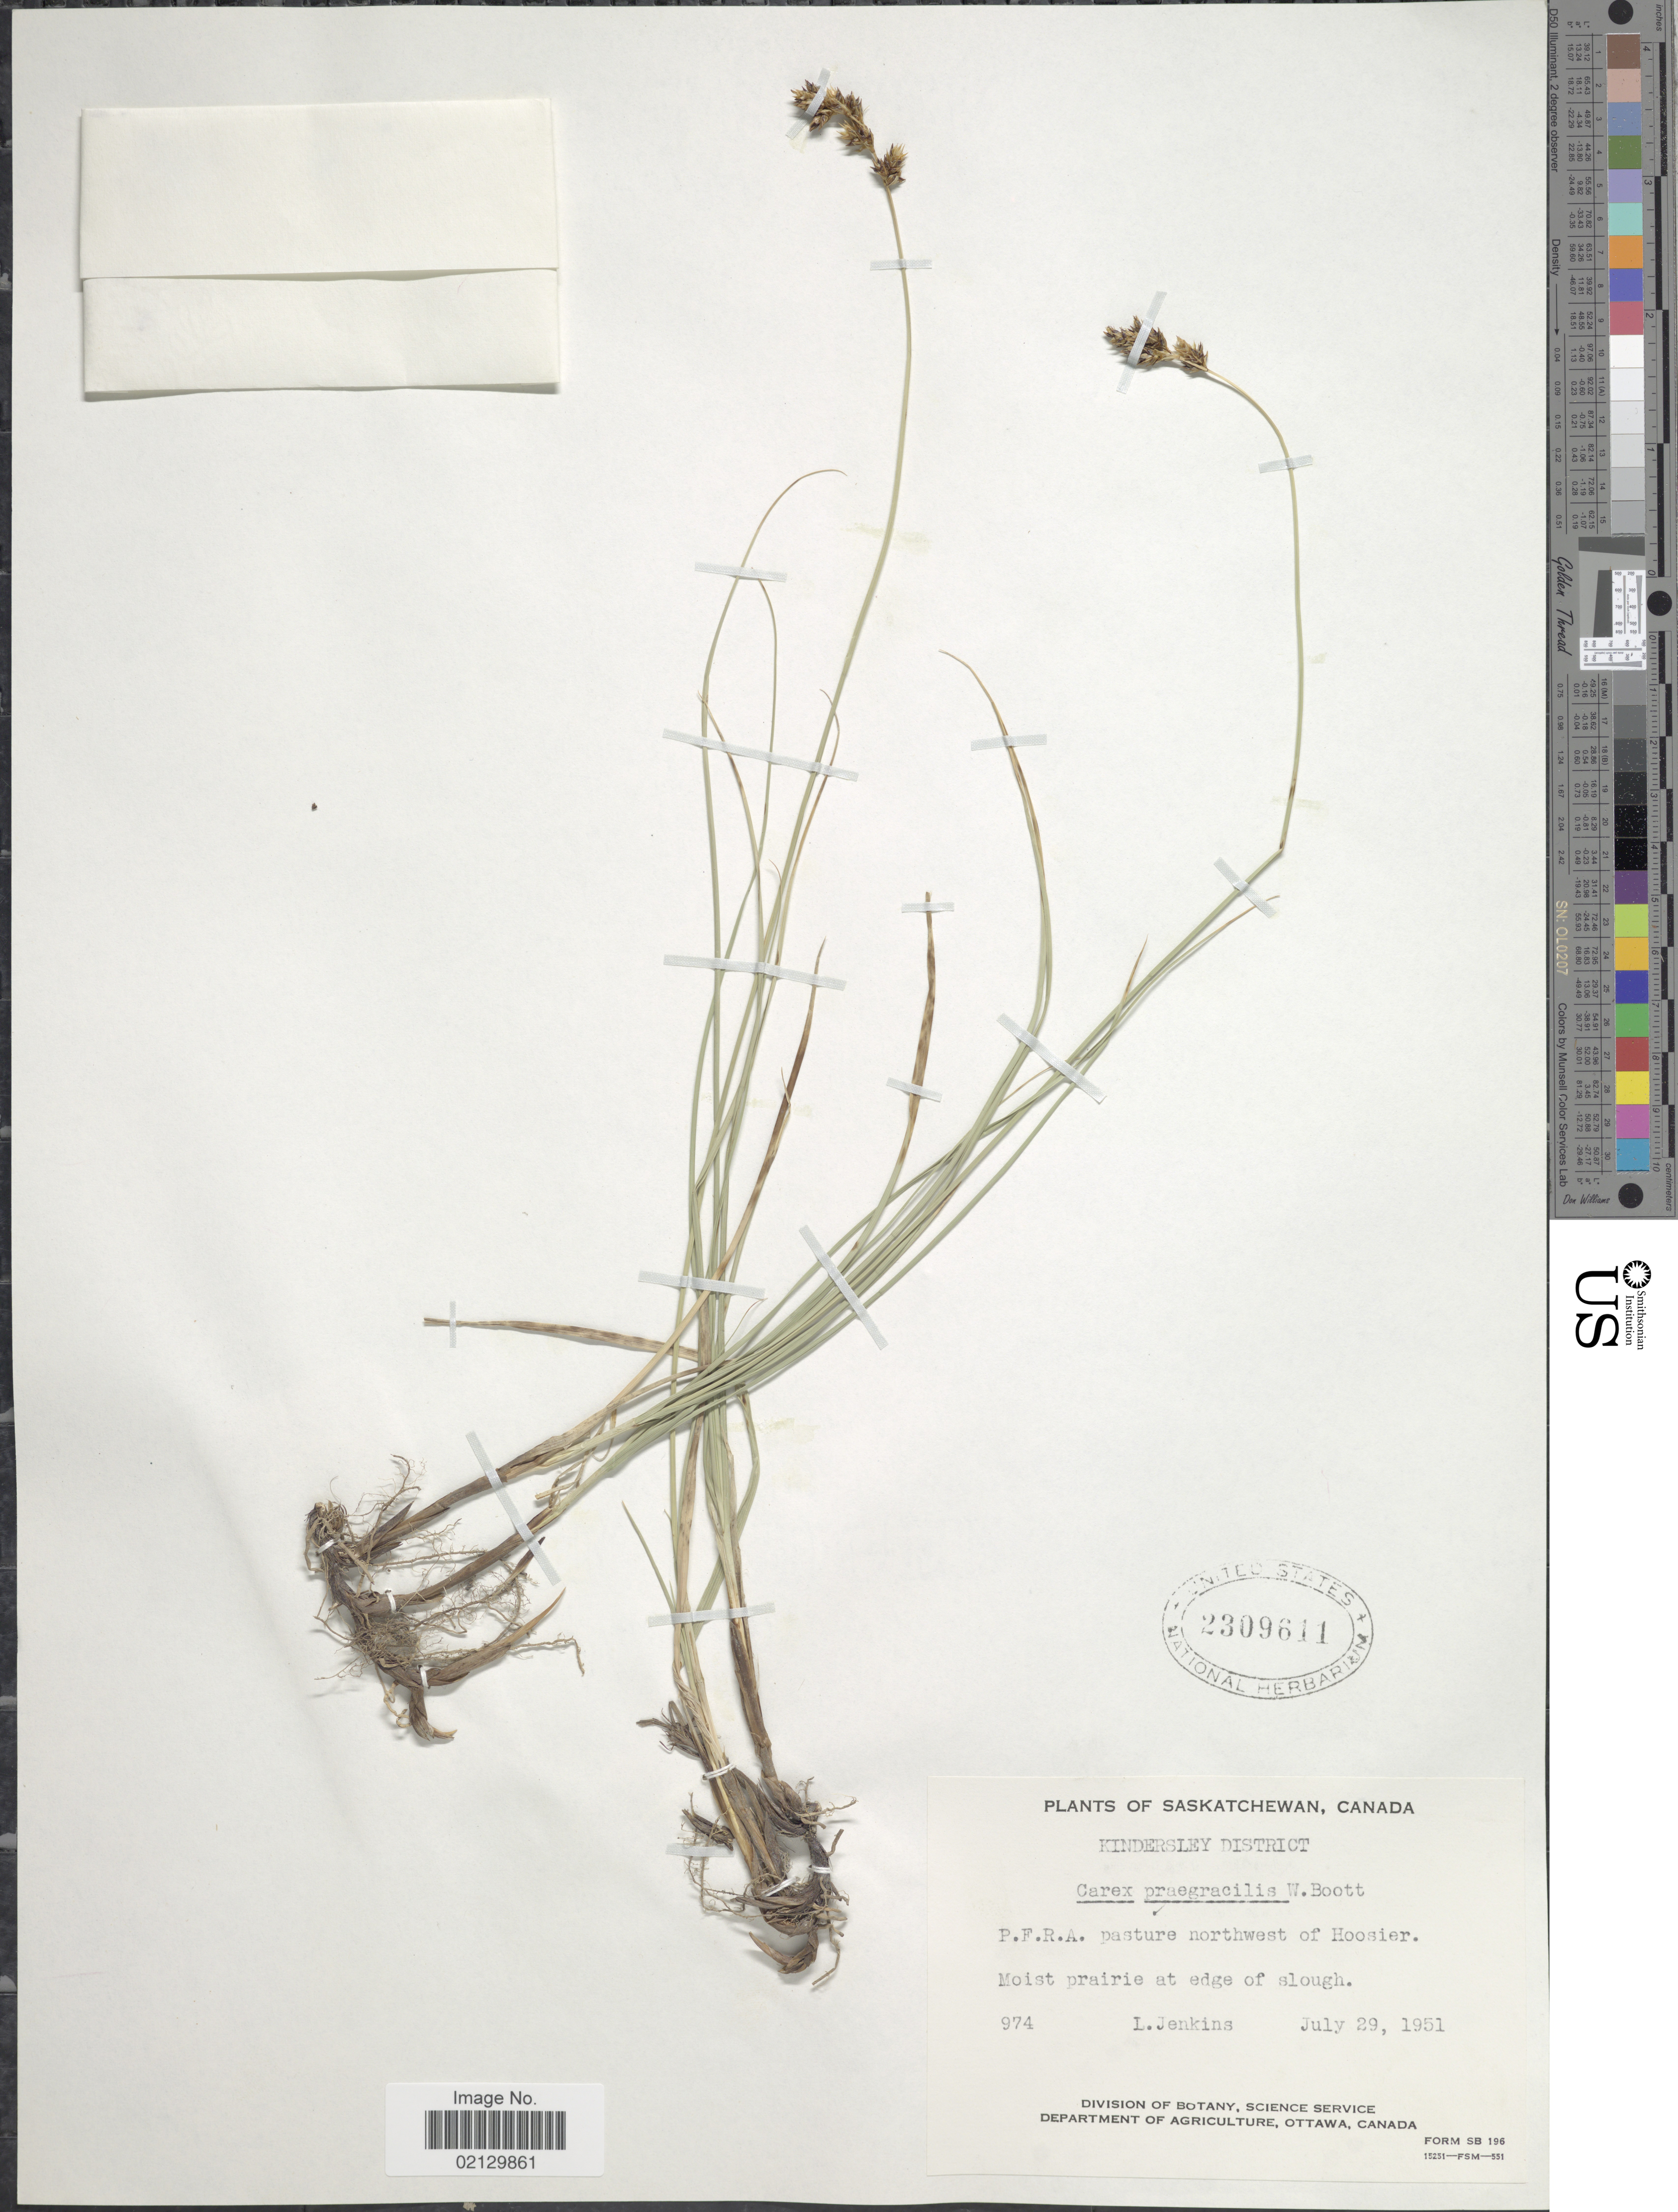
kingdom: Plantae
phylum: Tracheophyta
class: Liliopsida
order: Poales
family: Cyperaceae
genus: Carex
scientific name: Carex praegracilis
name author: W. Boott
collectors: L. Jenkins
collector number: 974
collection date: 1951-07-29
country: Canada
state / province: Saskatchewan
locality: Saskatchewan, Canada. P.F.R.A. pasture northwest of Hoosier, Moist prairie at edge of slough. Kindersley District.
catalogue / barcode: US 2309611